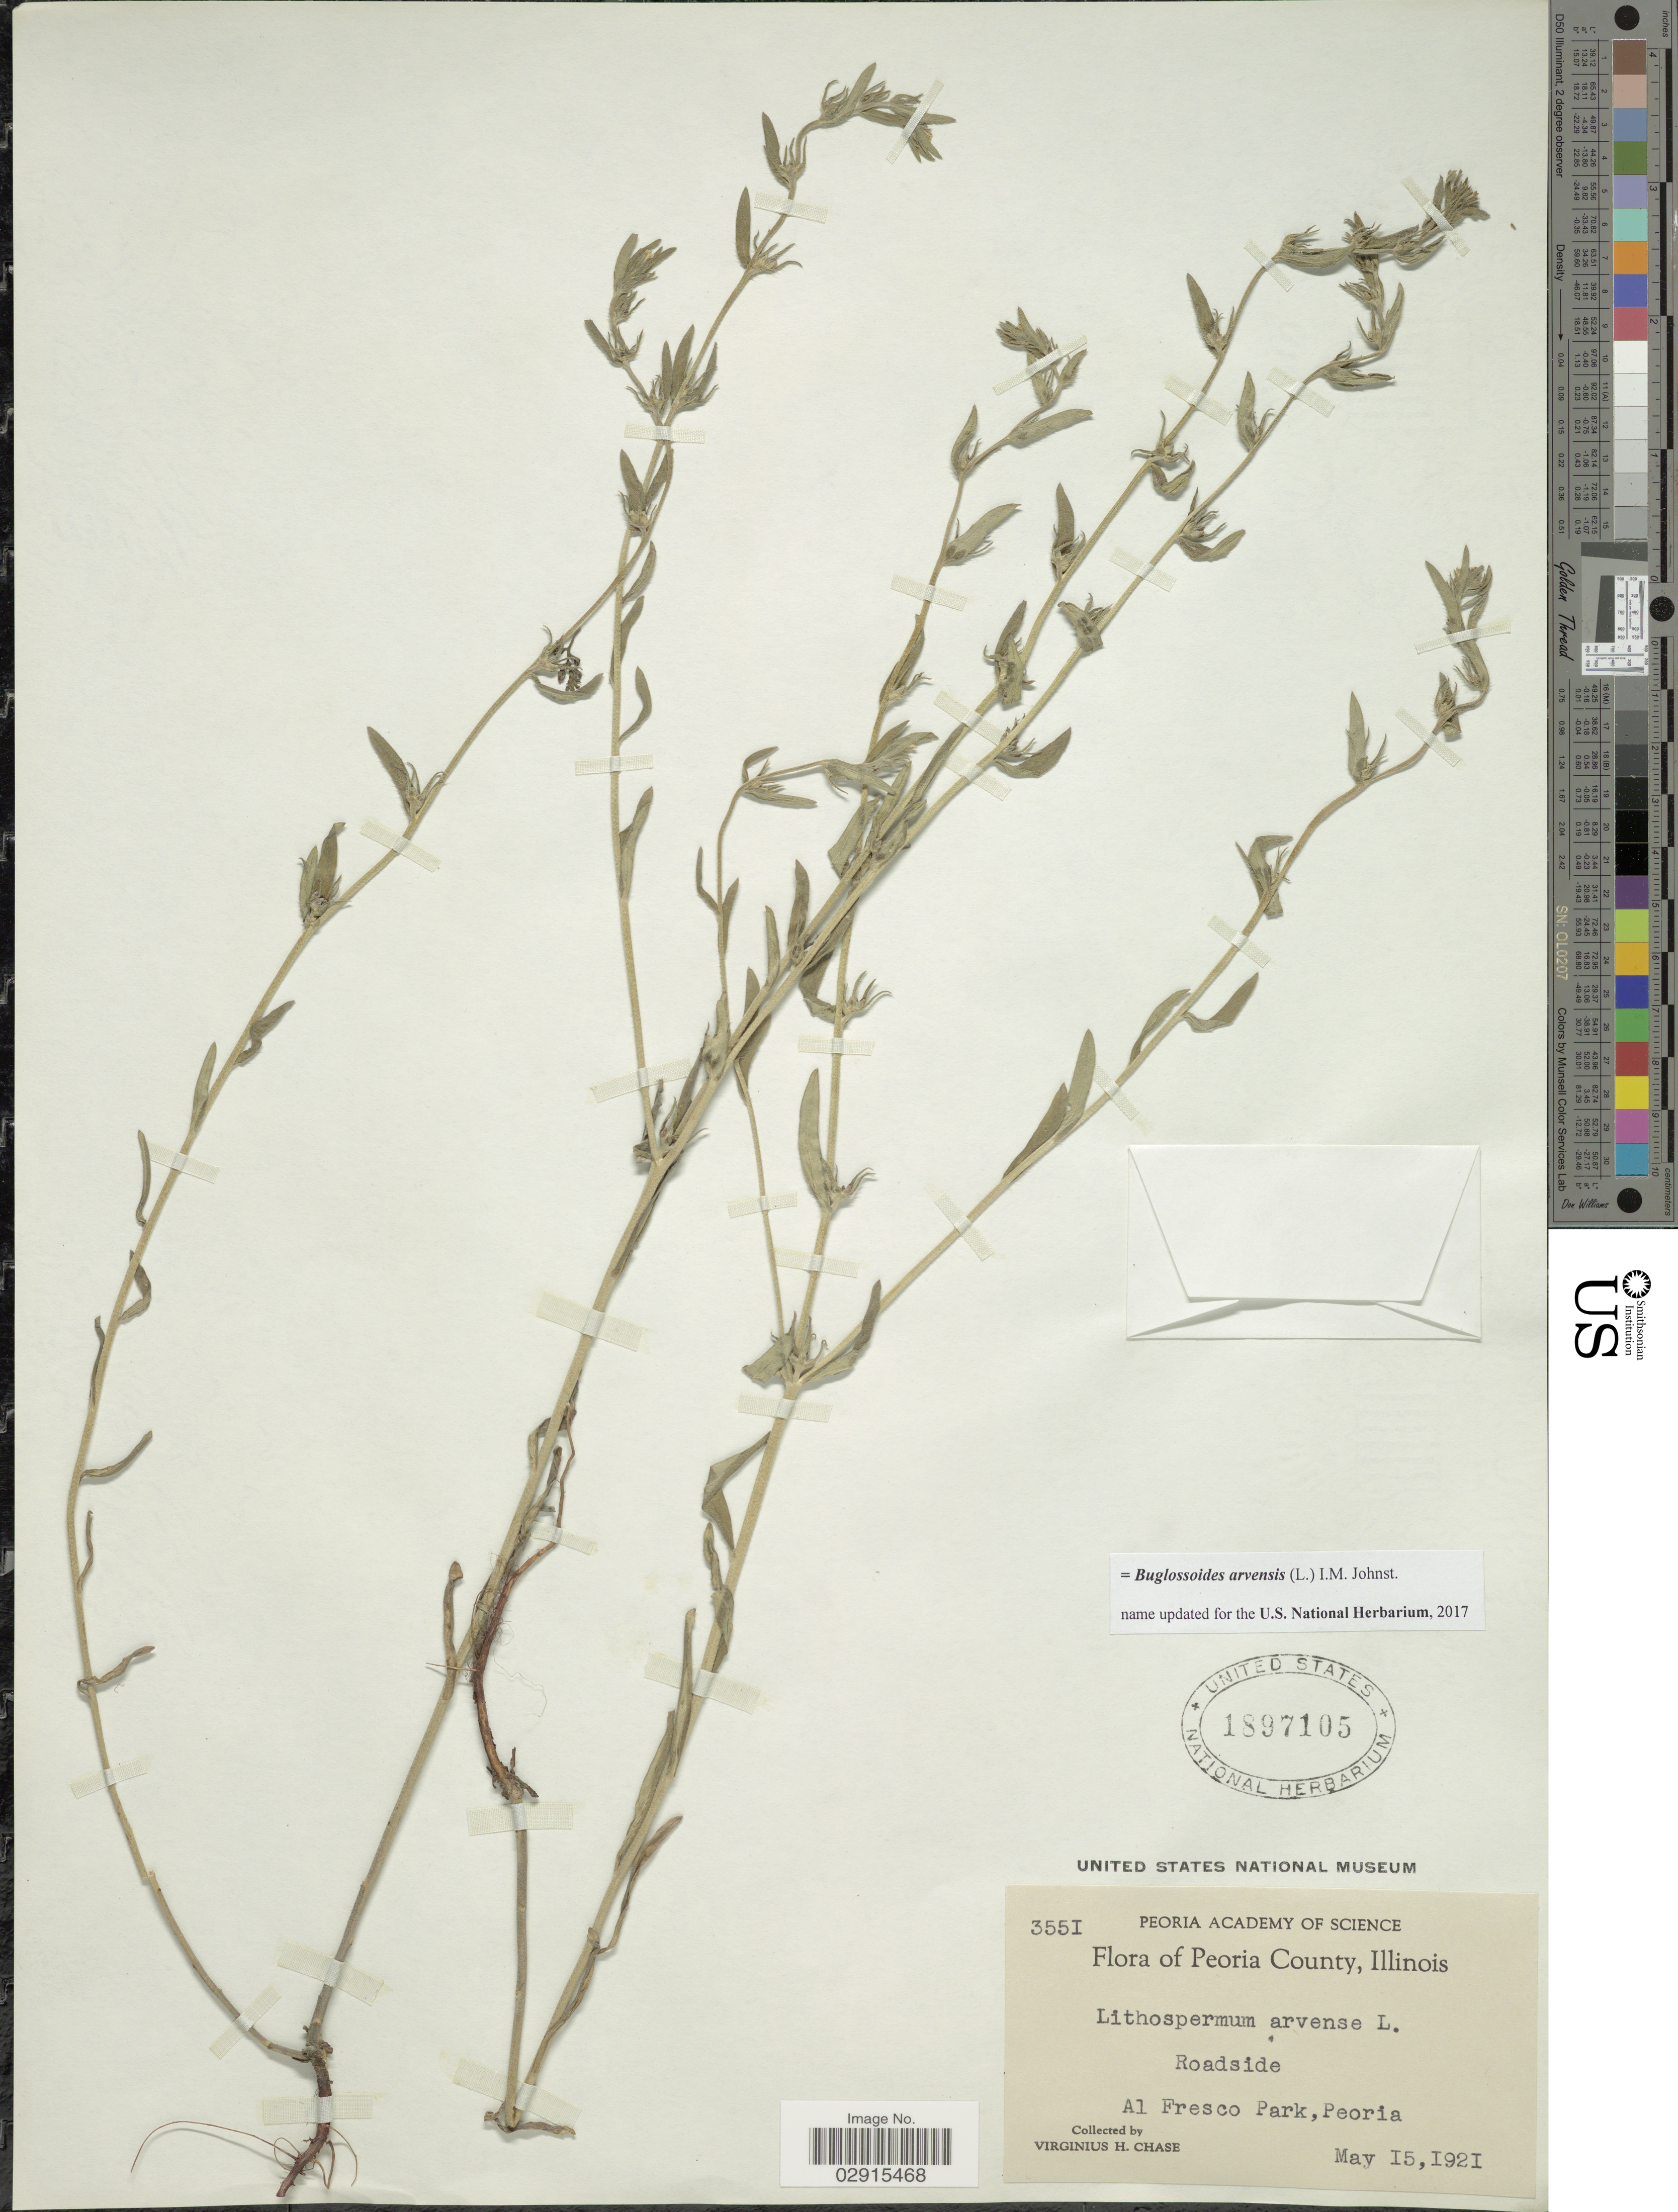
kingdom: Plantae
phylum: Tracheophyta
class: Magnoliopsida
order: Boraginales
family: Boraginaceae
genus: Buglossoides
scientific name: Buglossoides arvensis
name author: (L.) I.M. Johnst.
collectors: V. H. Chase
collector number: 3551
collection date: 1921-05-15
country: United States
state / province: Illinois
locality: Peoria County, Roadside, Al Fresco Park, Peoria.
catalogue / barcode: US 1897105